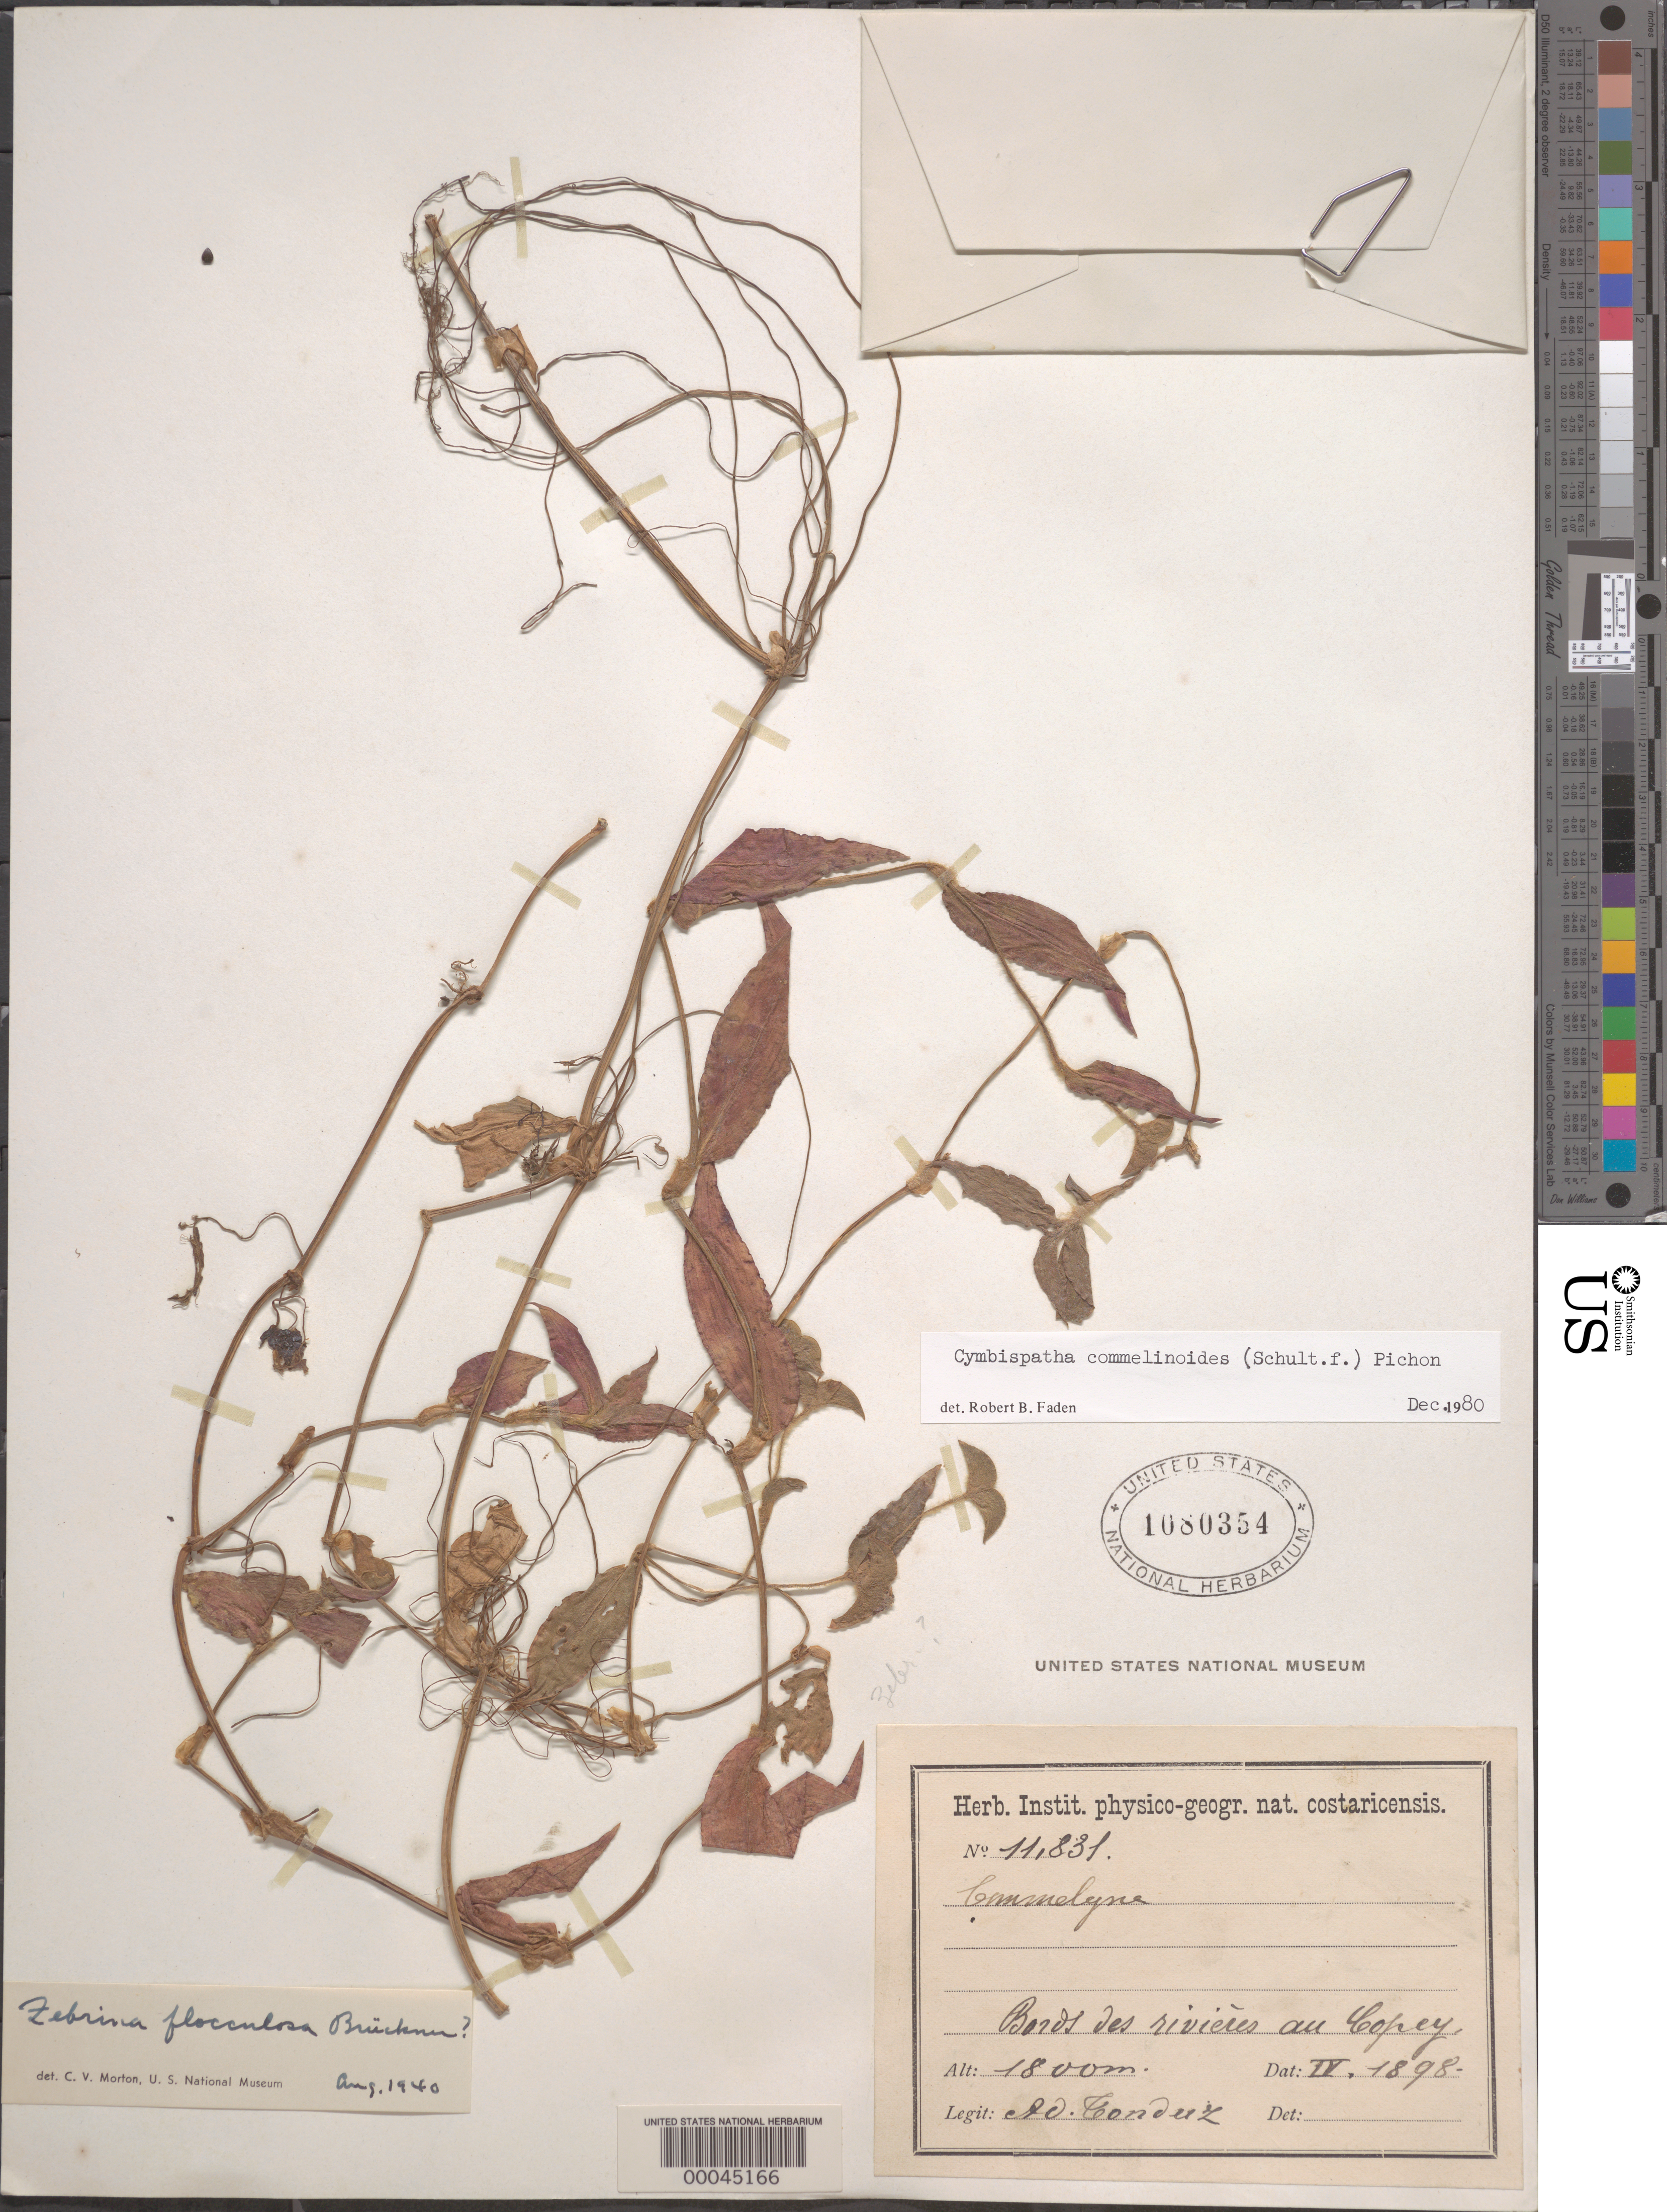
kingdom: Plantae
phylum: Tracheophyta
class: Liliopsida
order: Commelinales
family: Commelinaceae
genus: Tradescantia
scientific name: Tradescantia poelliae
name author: D.R. Hunt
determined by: Strong, Mark T., (BOT), Smithsonian Institution - National Museum of Natural History (UNITED STATES)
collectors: A. Tonduz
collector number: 11831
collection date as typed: Apr 1898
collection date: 1898-04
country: Costa Rica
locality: Copey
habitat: Riverbank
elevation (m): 1800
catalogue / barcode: US 1080354